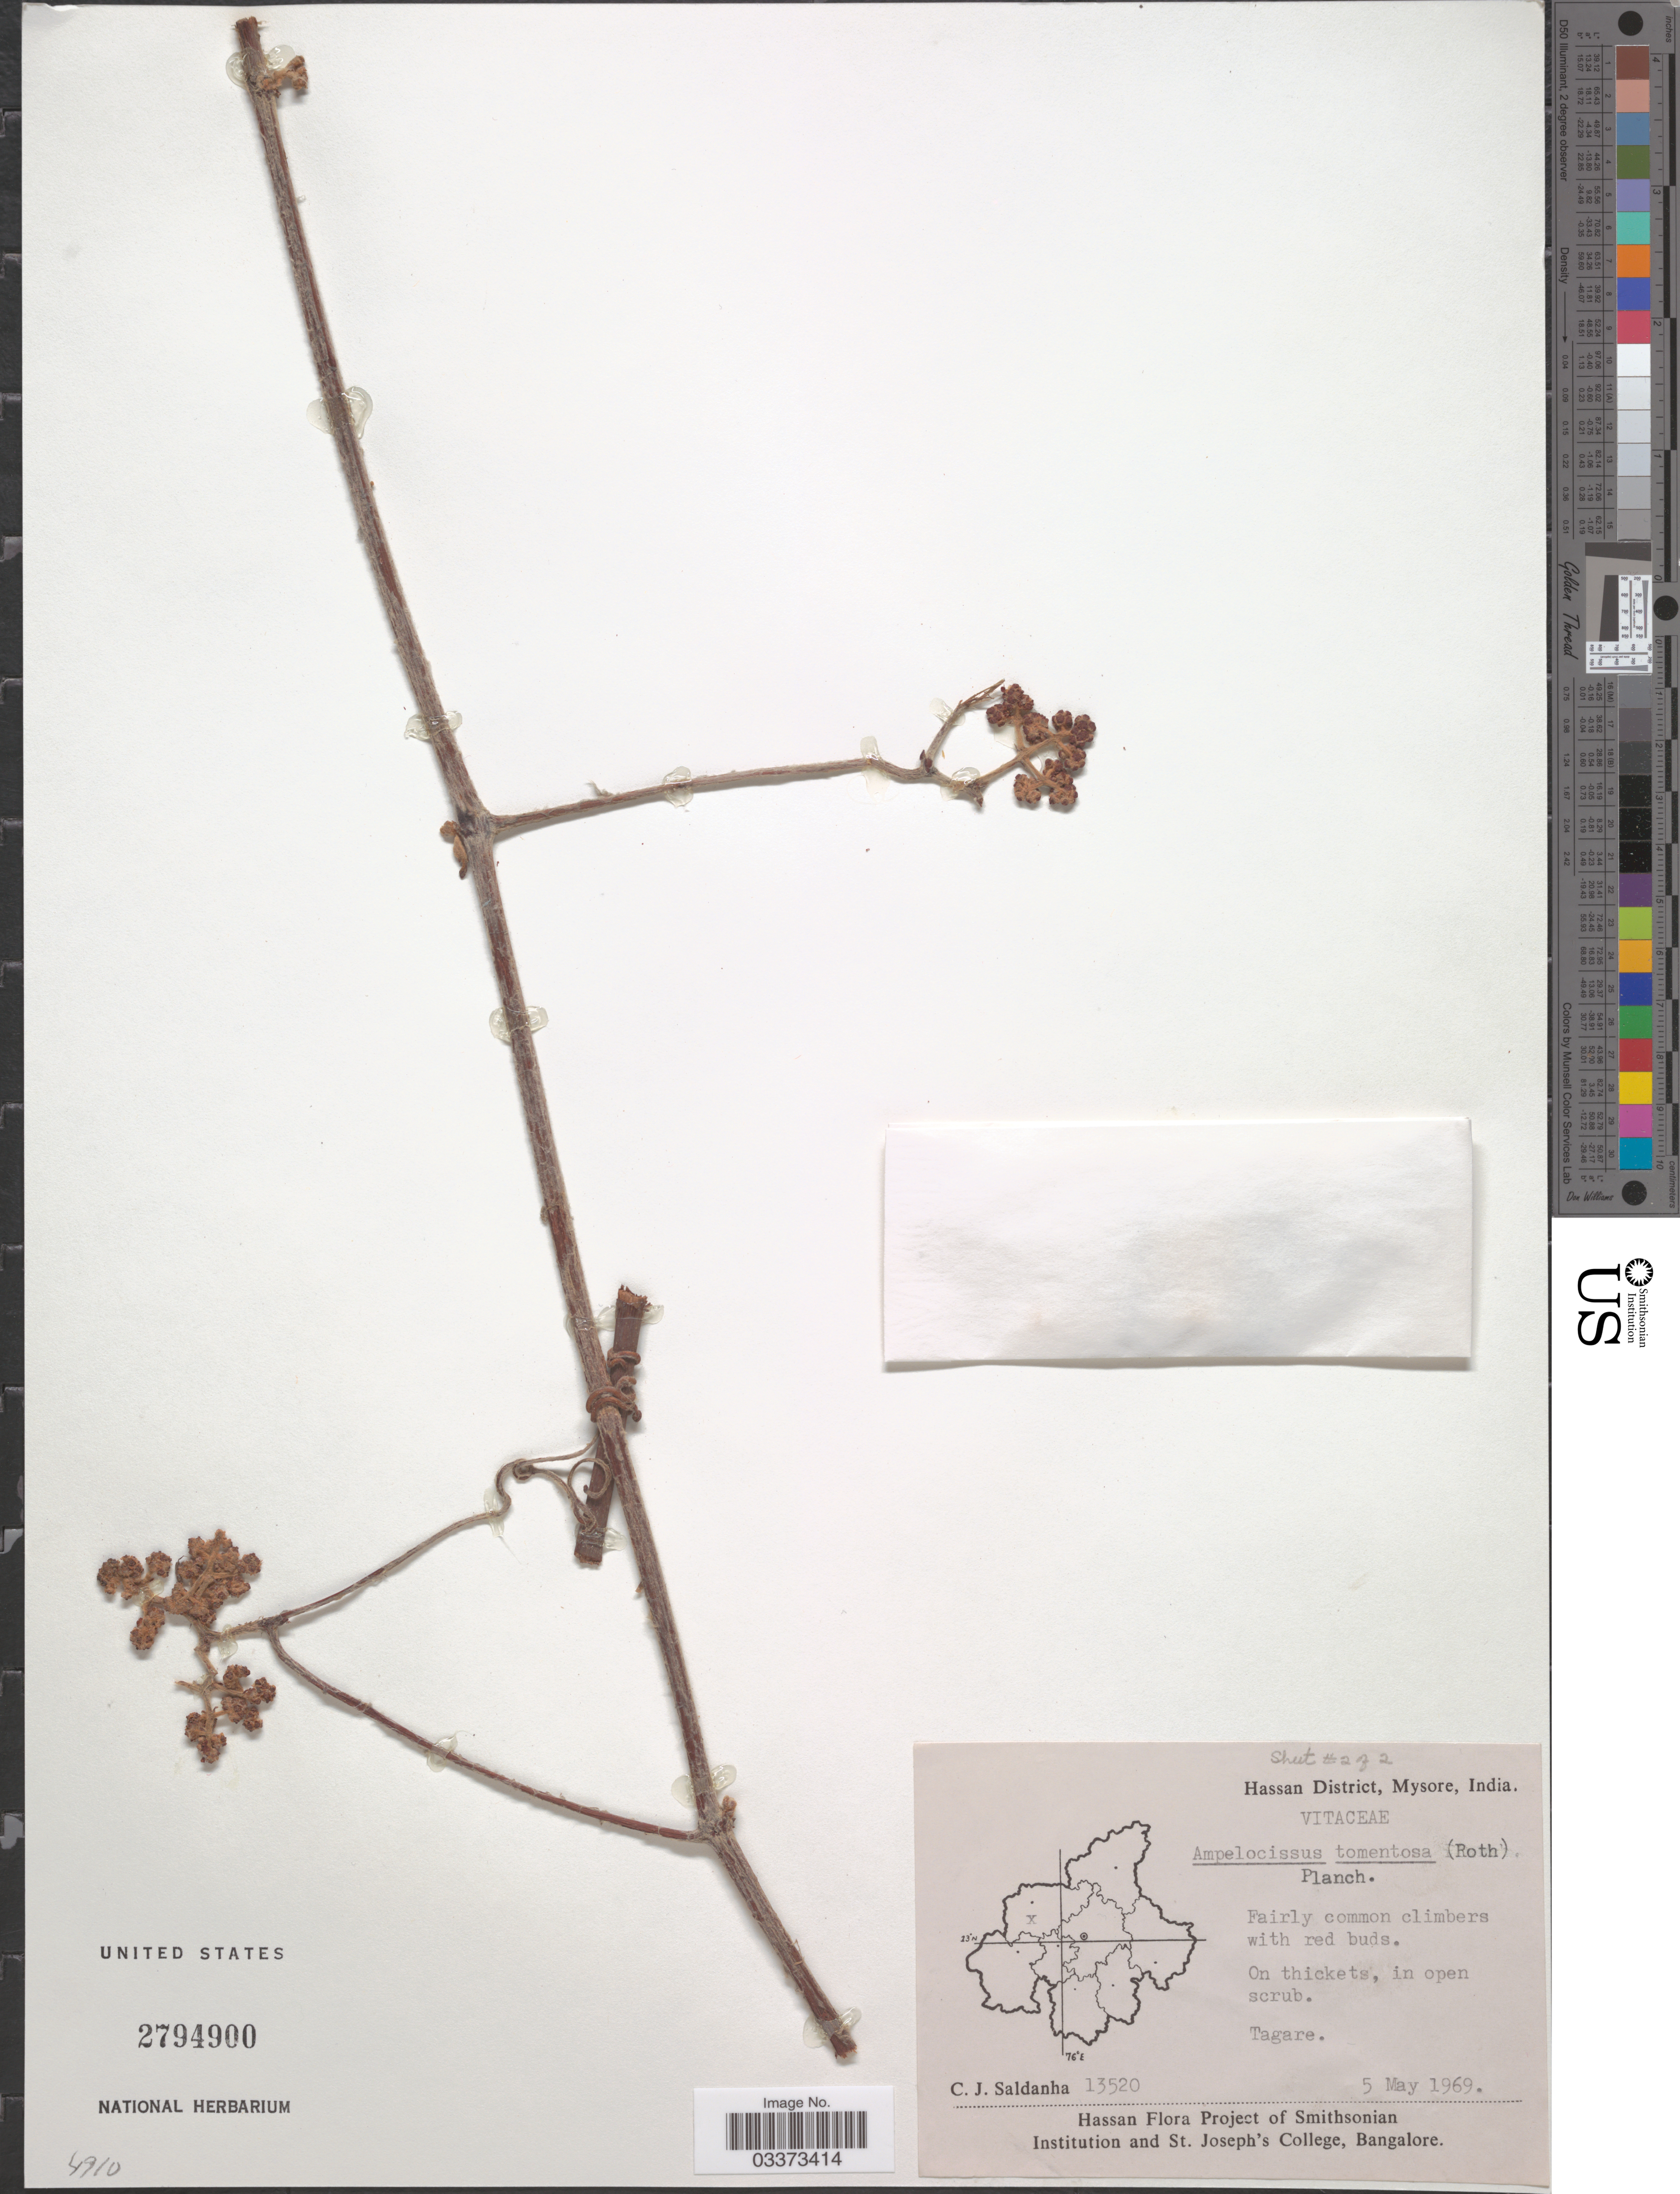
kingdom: Plantae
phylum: Tracheophyta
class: Magnoliopsida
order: Vitales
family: Vitaceae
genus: Ampelocissus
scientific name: Ampelocissus tomentosa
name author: (Roth in Schult.) Planch.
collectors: C. J. Saldanha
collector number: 13520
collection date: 1969-05-05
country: India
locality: Hassan District, Mysore. Tagare.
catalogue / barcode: US 2794900